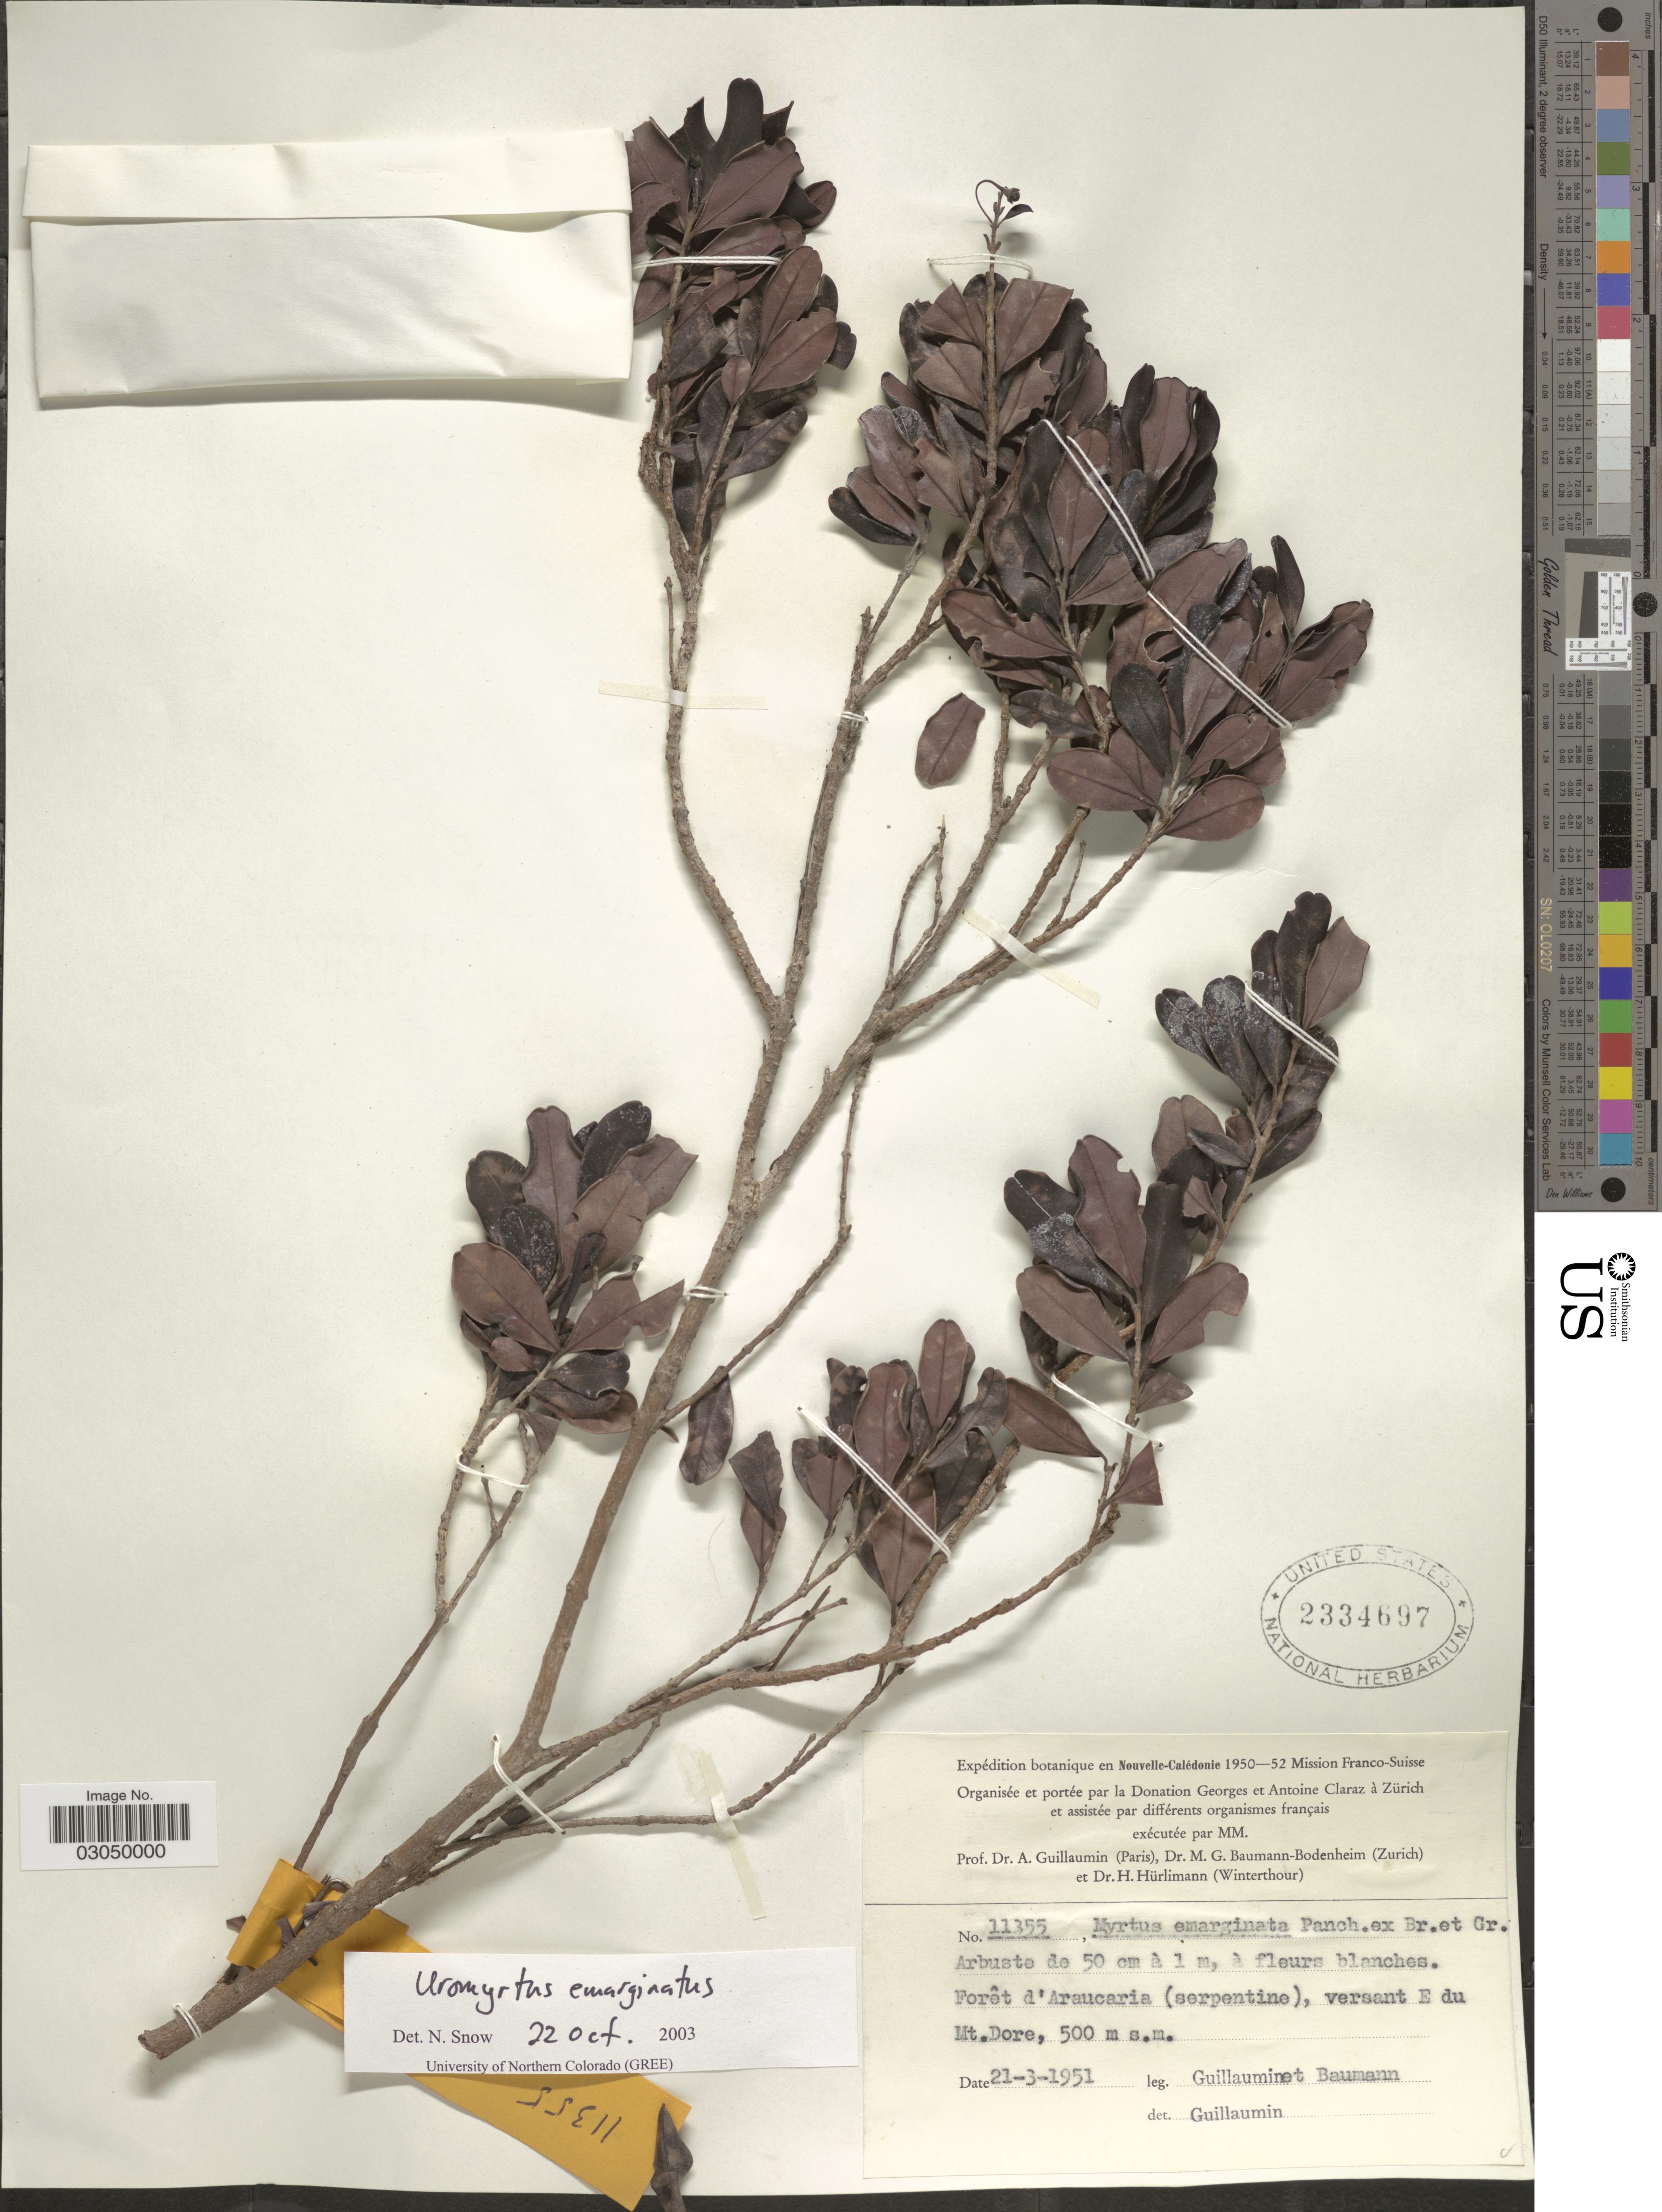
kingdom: Plantae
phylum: Tracheophyta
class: Magnoliopsida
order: Myrtales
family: Myrtaceae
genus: Uromyrtus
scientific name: Uromyrtus emarginata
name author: (Pancher ex Baker f.) Burret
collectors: A. Guillaumin & M. G. Baumann-Bodenheim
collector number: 11355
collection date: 1951-03-21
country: New Caledonia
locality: En Nouvelle-Calédonie. Forêt d'Araucaria (serpentine), versant E du Mt. Dore.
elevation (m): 500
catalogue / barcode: US 2334697